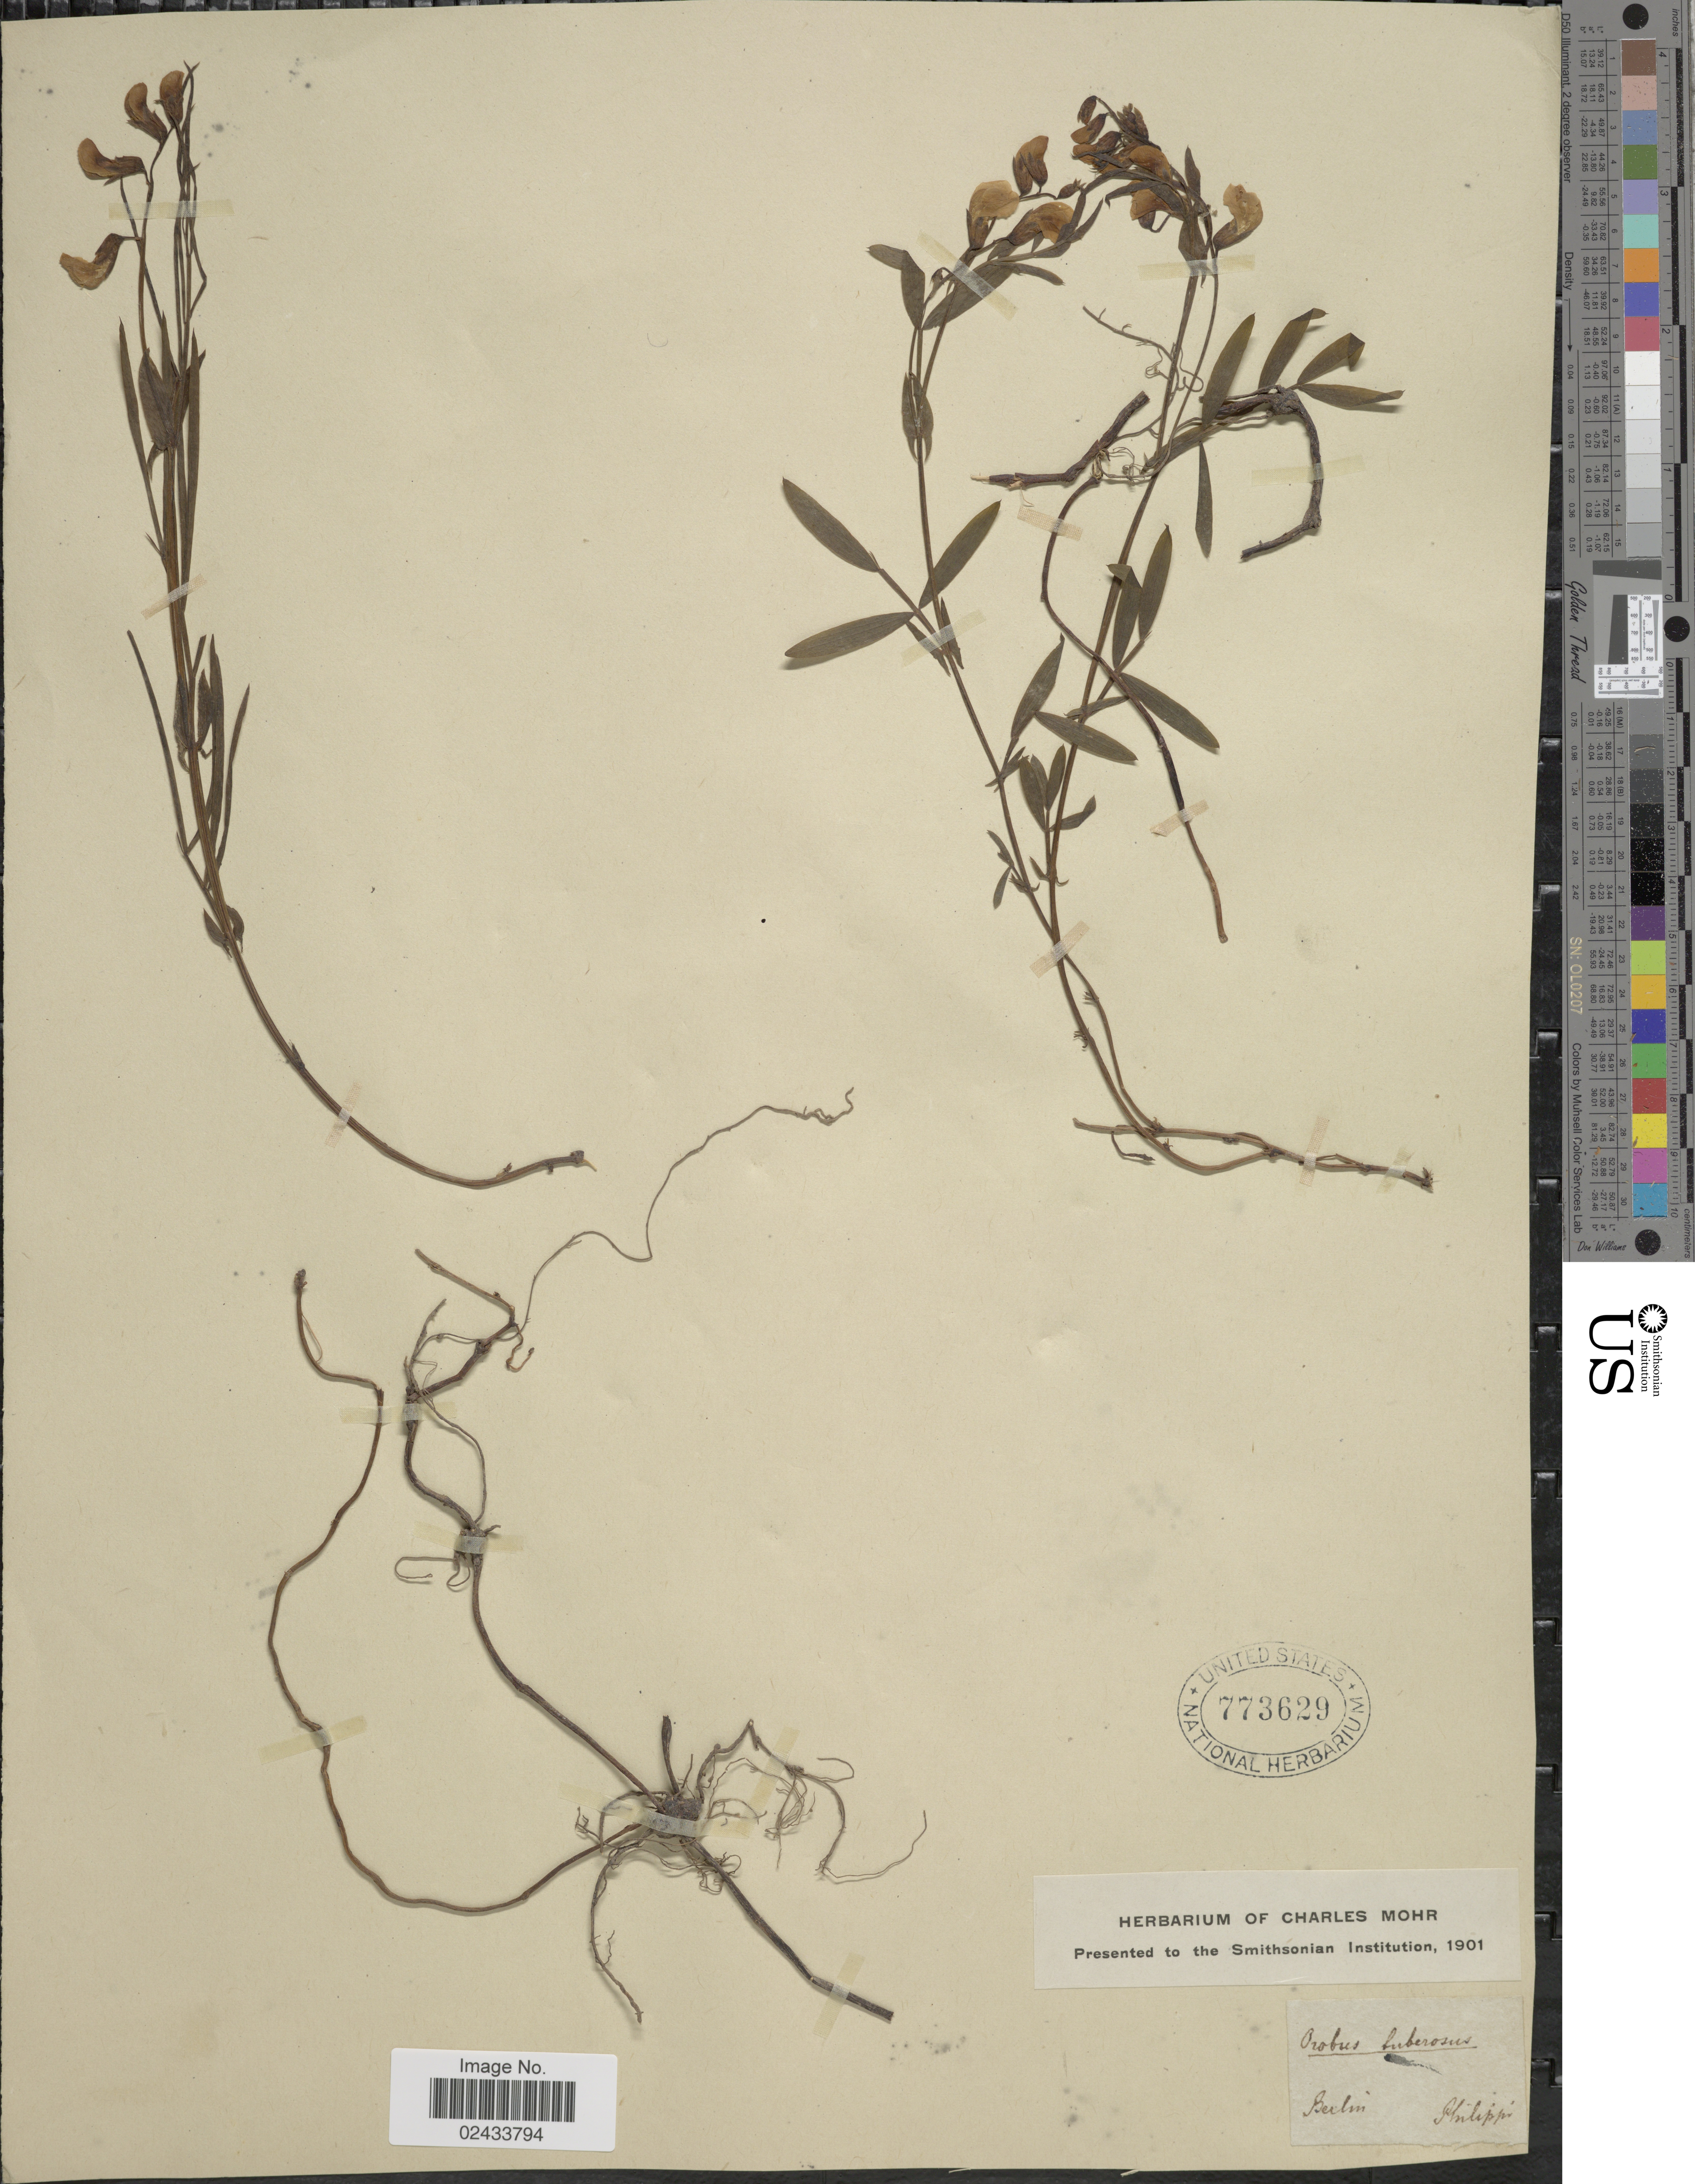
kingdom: Plantae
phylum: Tracheophyta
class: Magnoliopsida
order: Fabales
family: Fabaceae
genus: Lathyrus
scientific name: Lathyrus sp.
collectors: -. Philippi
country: Germany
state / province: Berlin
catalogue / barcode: US 773629